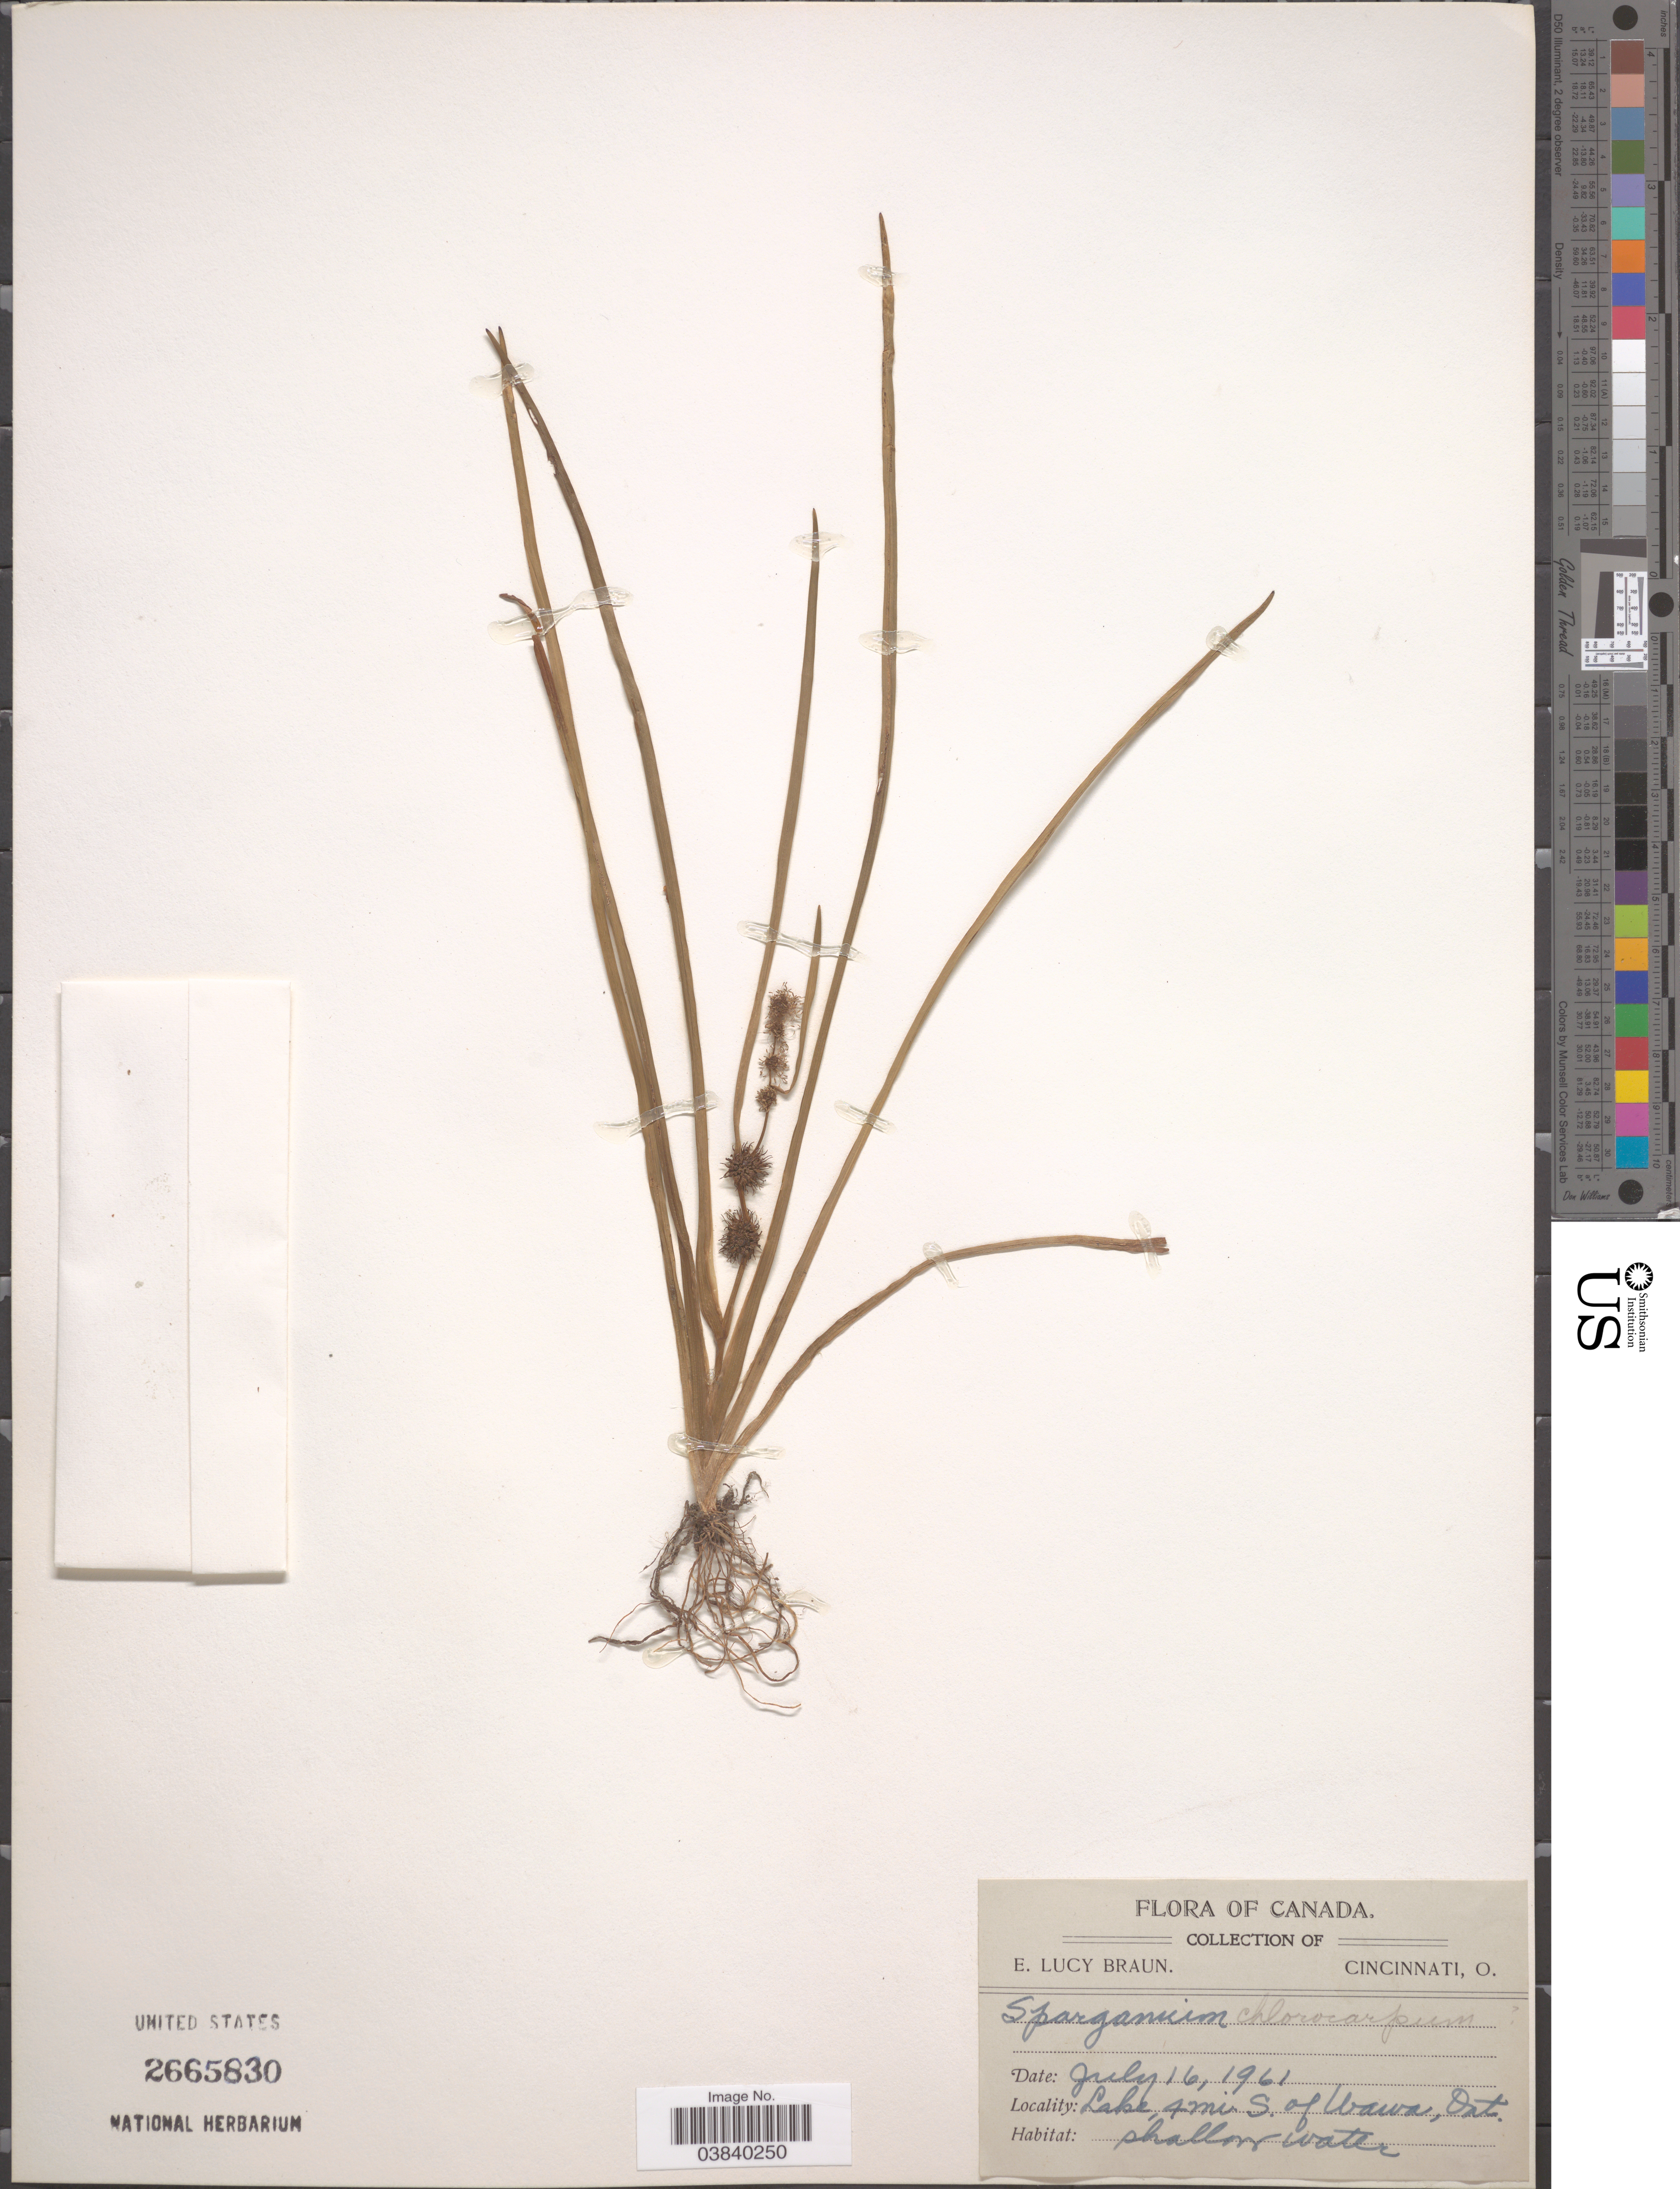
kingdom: Plantae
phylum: Tracheophyta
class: Liliopsida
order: Poales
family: Typhaceae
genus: Sparganium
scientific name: Sparganium chlorocarpum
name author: Rydb.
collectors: E. L. Braun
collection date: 1961-07-16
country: Canada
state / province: Ontario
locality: Lake, 4 mi. S. of Wawa.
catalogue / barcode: US 2665830